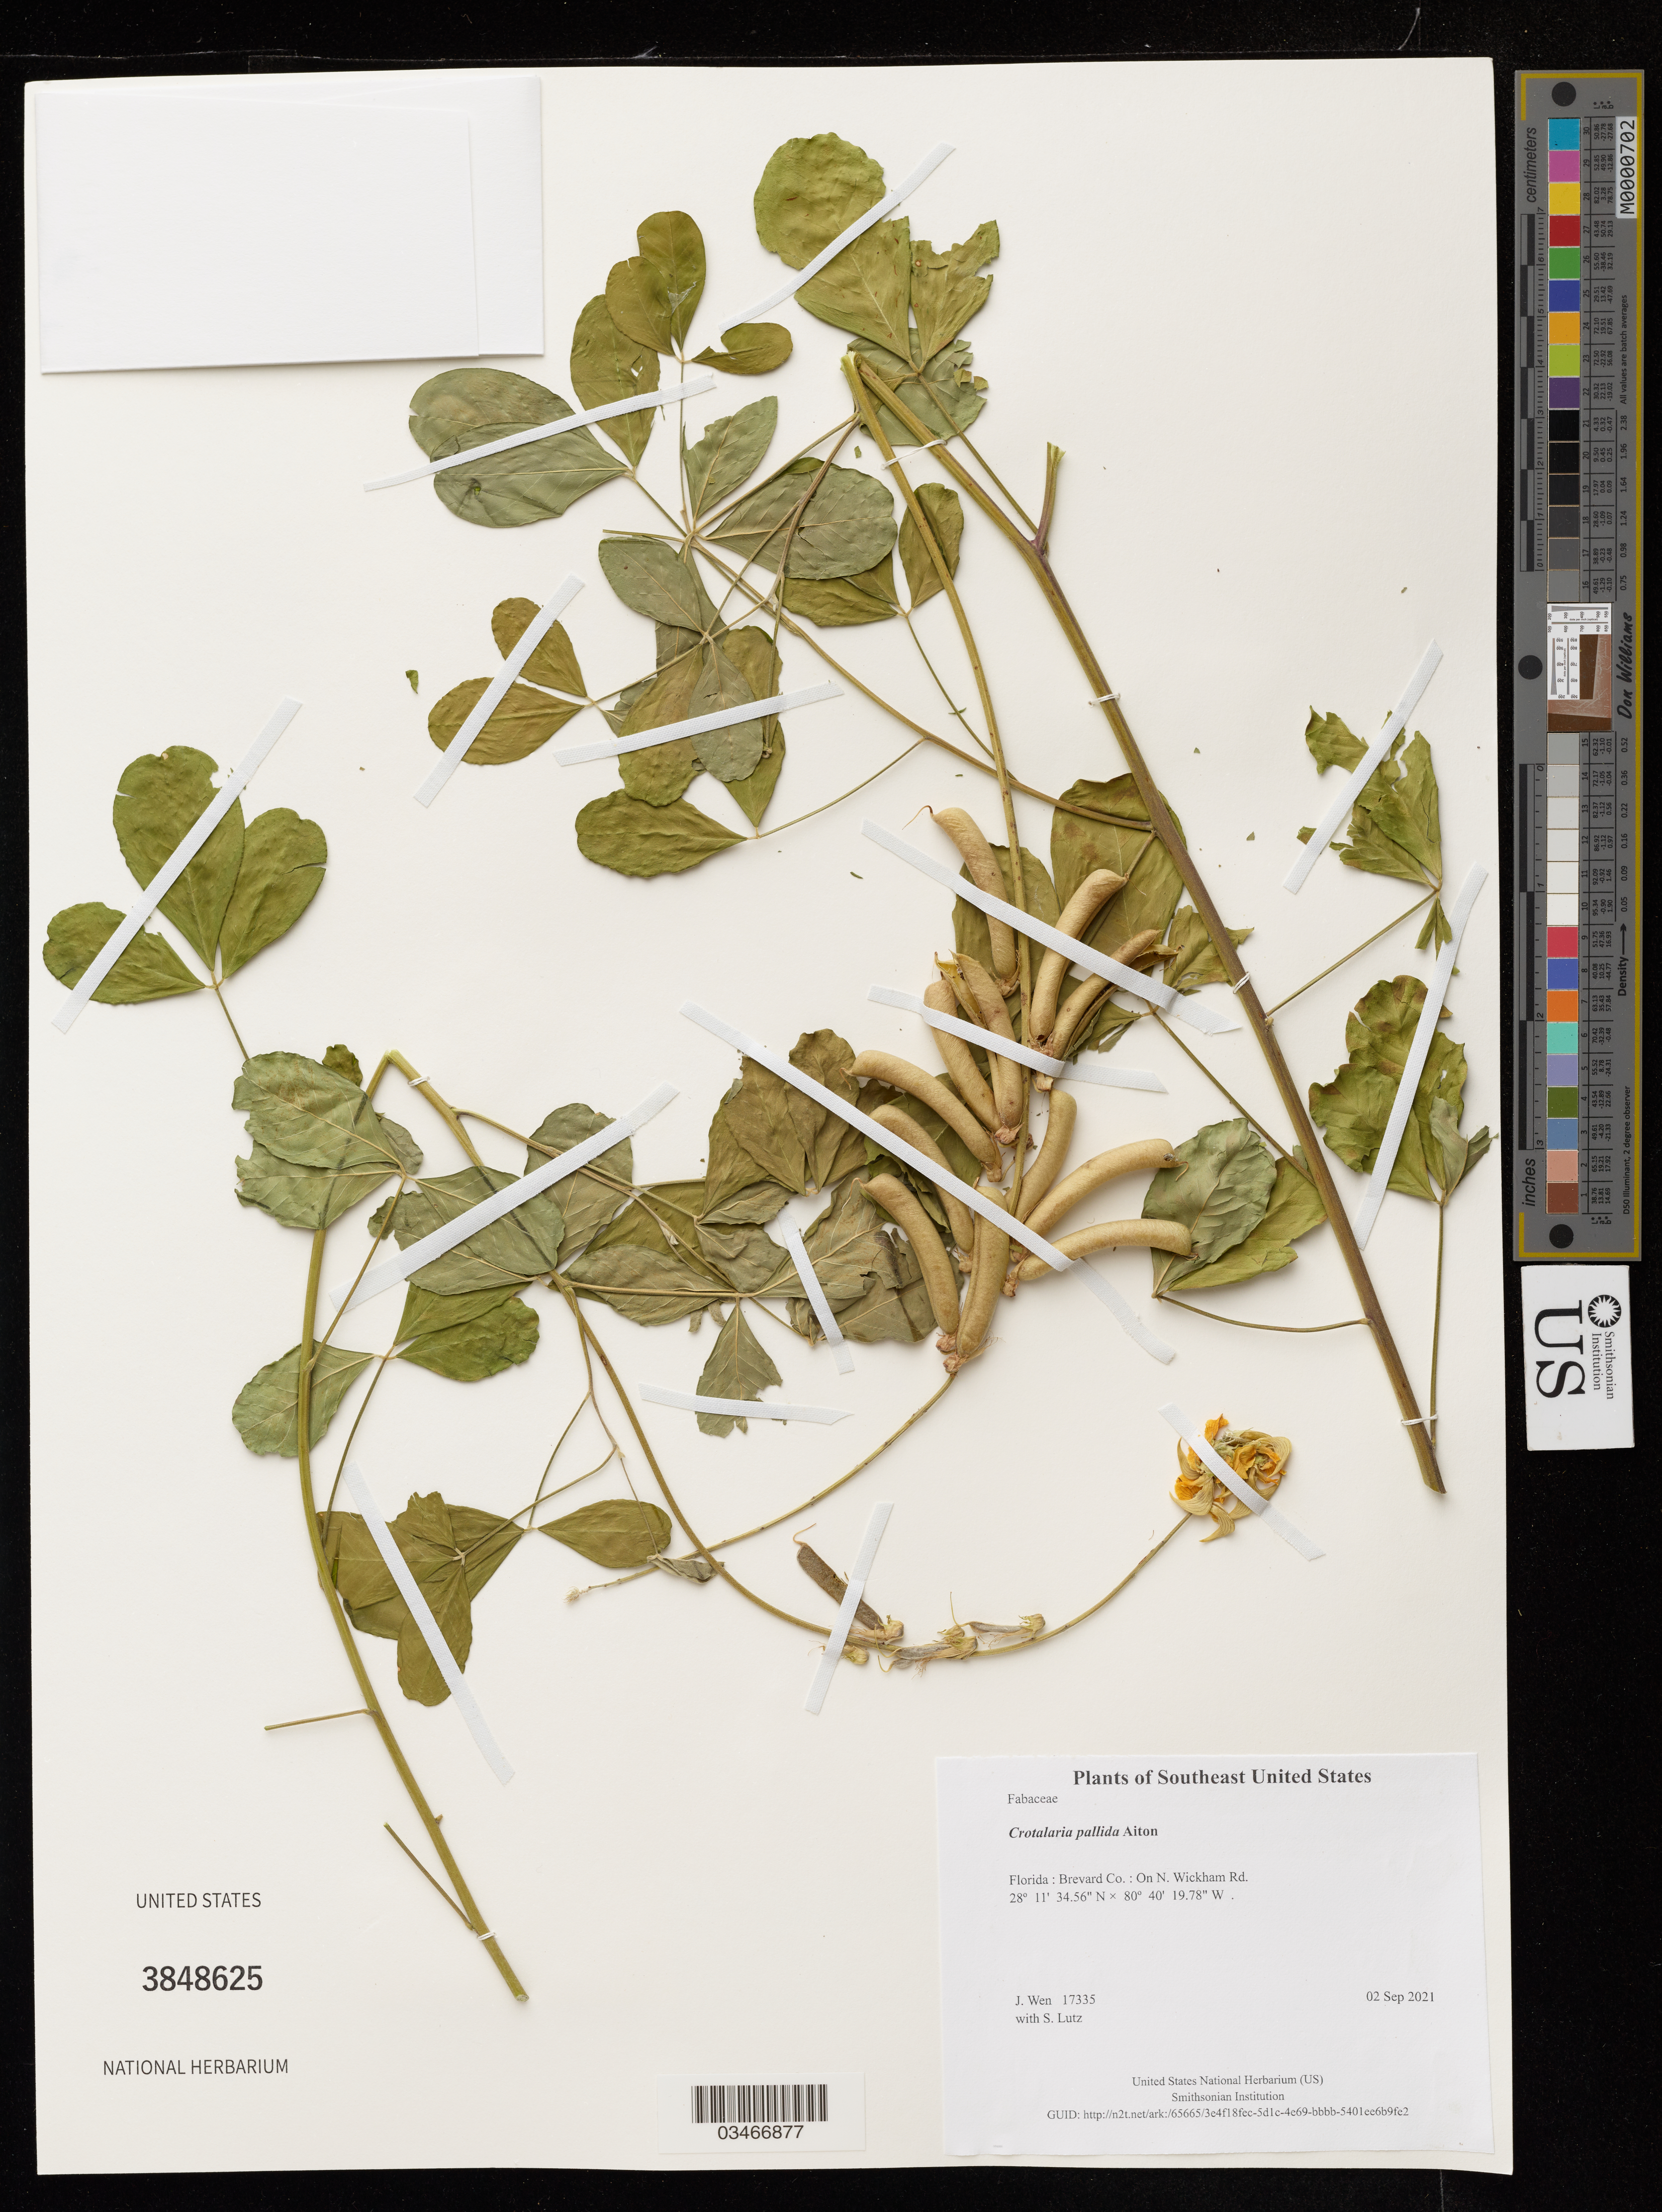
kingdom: Plantae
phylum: Tracheophyta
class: Magnoliopsida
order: Fabales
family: Fabaceae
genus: Crotalaria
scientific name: Crotalaria pallida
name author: Aiton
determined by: Wen, Jun, (BOT), Smithsonian Institution - National Museum of Natural History (UNITED STATES)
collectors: J. Wen & S. Lutz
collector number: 17335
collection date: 2021-09-02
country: United States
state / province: Florida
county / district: Brevard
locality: On N. Wickham Rd.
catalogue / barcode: US 3848625